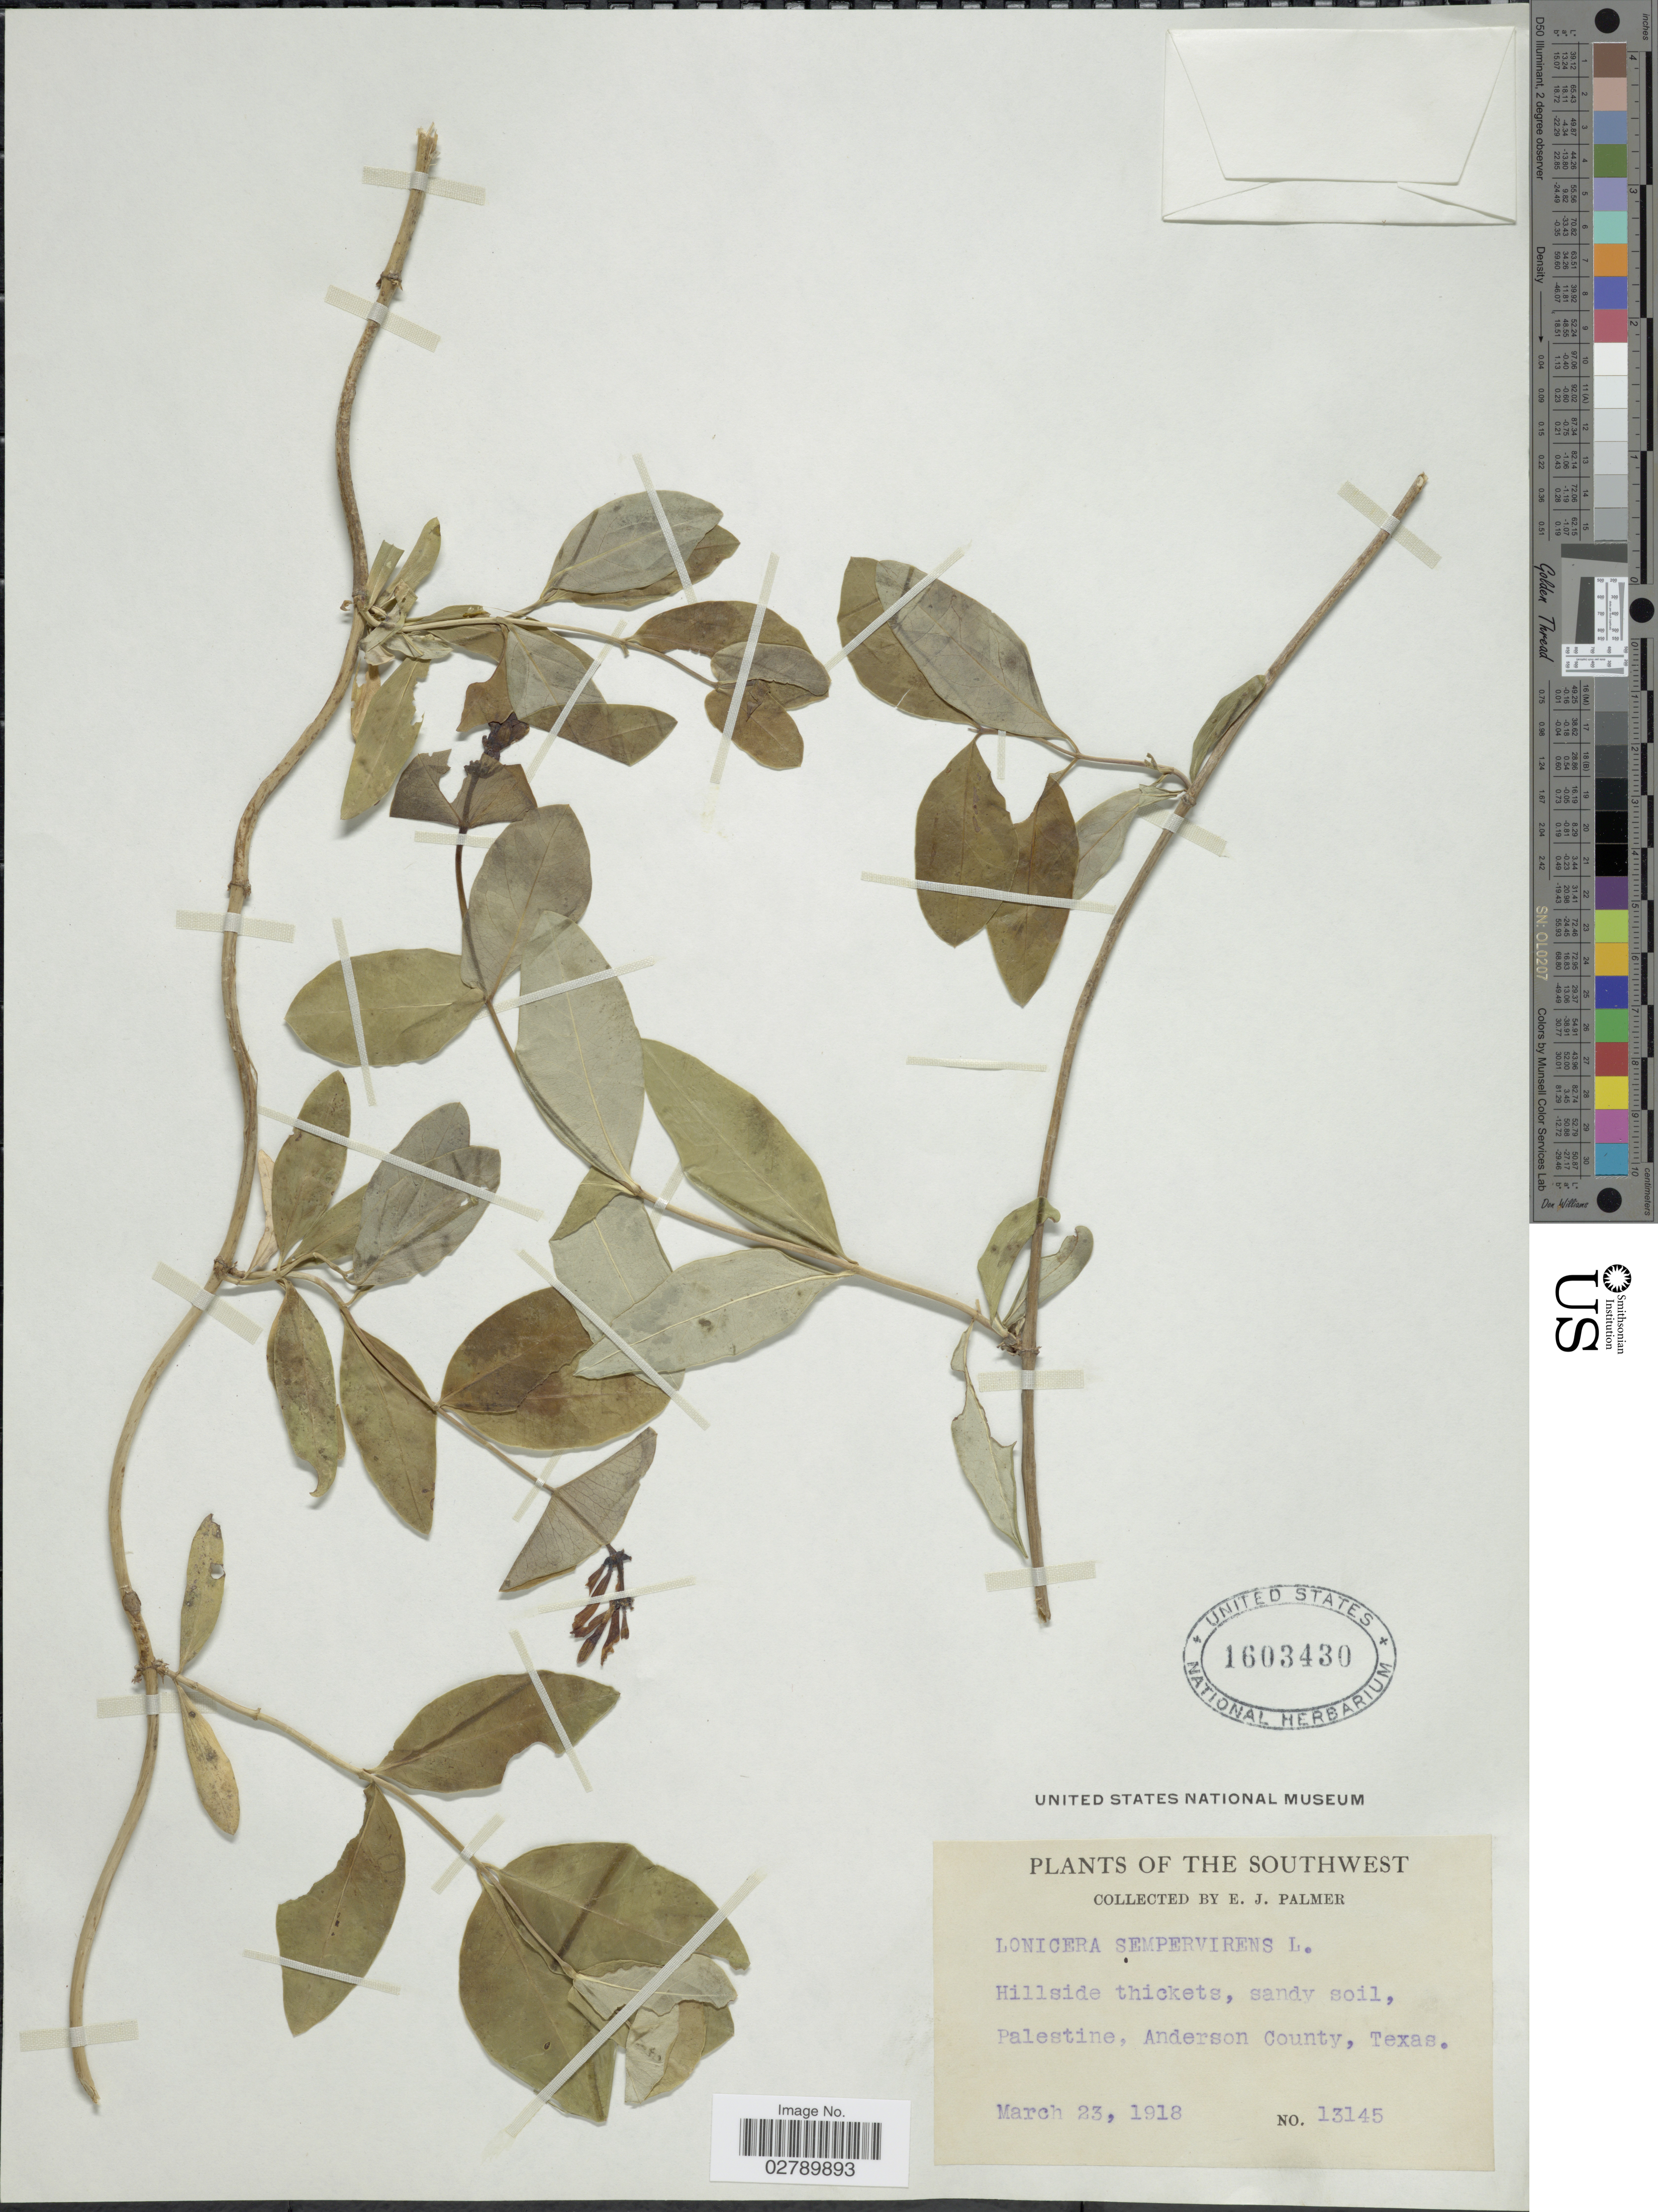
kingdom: Plantae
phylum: Tracheophyta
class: Magnoliopsida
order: Dipsacales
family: Caprifoliaceae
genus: Lonicera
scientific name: Lonicera sempervirens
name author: L.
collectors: E. J. Palmer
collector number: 13145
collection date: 1918-03-23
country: United States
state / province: Texas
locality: Southwest. Palestine, Anderson County.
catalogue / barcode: US 1603430